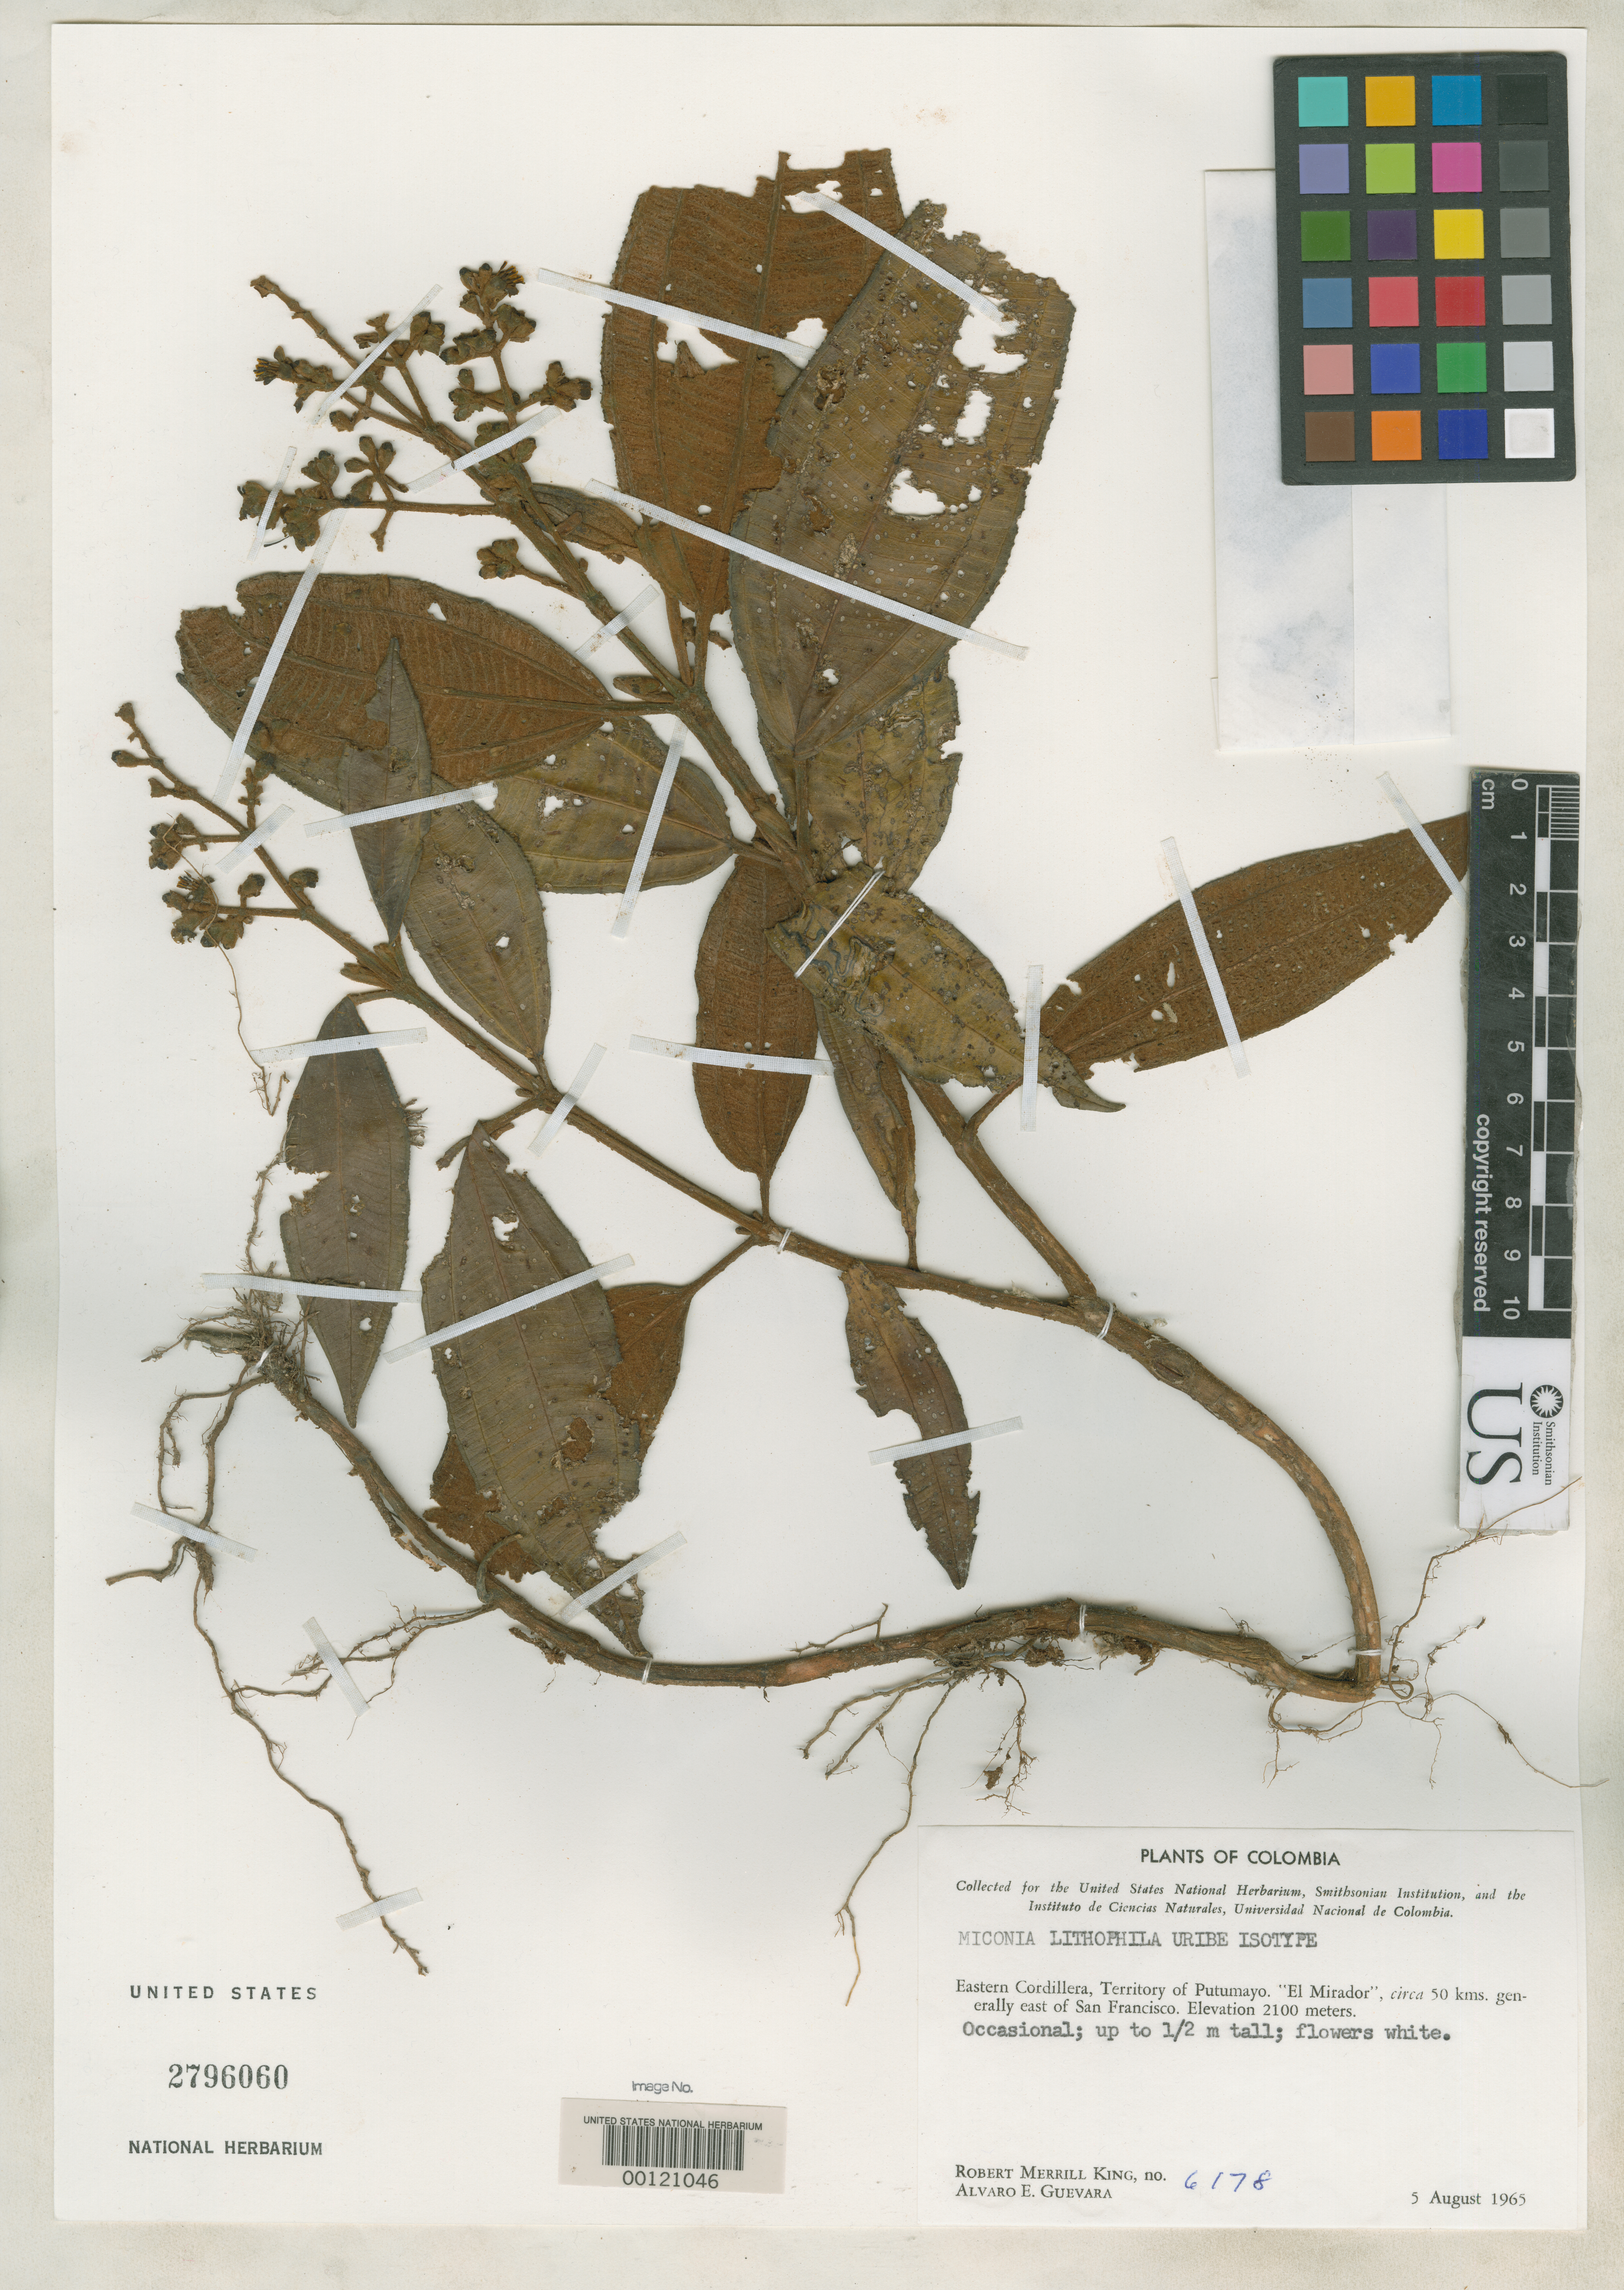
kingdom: Plantae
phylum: Tracheophyta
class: Magnoliopsida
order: Myrtales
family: Melastomataceae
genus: Miconia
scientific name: Miconia lithophila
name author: L. Uribe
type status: Isotype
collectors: R. M. King & A. E. Guevara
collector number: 6178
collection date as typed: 05 Aug 1965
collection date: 1965-08-05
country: Colombia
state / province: Putumayo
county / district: Putumayo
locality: El Mirador.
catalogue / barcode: US 2796060